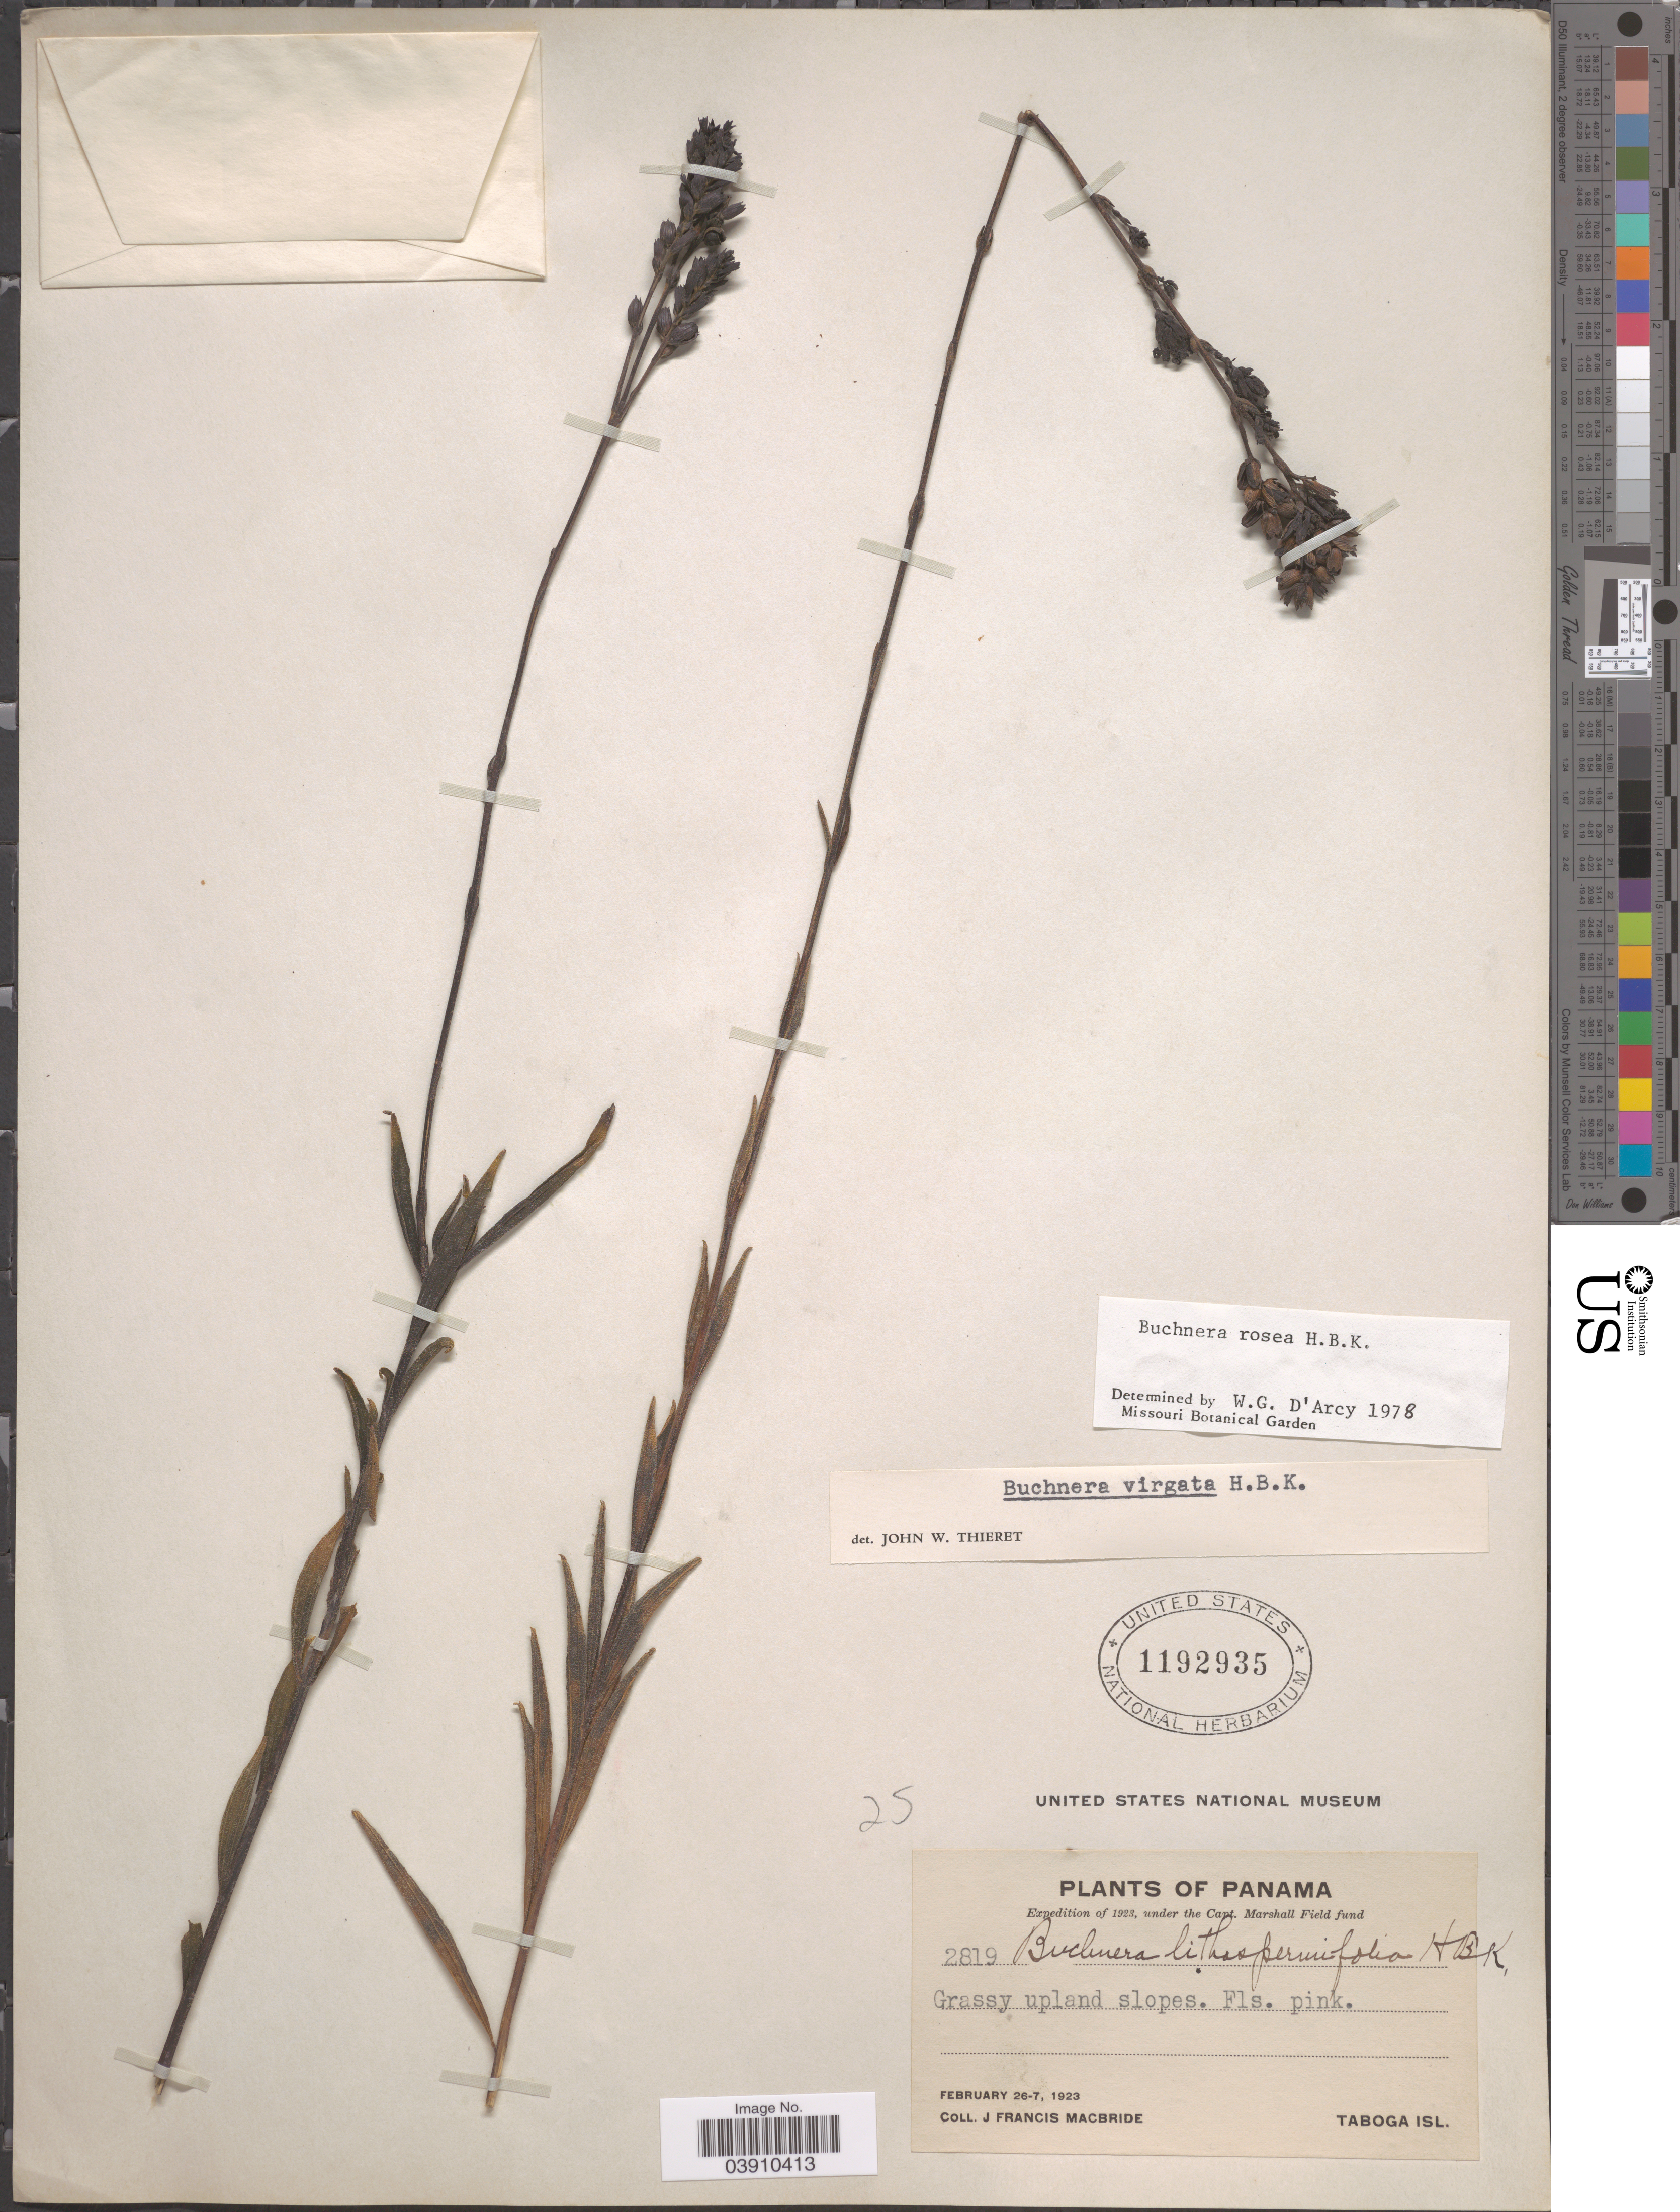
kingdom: Plantae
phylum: Tracheophyta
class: Magnoliopsida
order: Lamiales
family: Orobanchaceae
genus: Buchnera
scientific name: Buchnera rosea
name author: Kunth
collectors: J. F. Macbride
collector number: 2819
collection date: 1923-02-26/1923-02-27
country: Panama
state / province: Panamá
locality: Taboga Isl.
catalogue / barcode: US 1192935